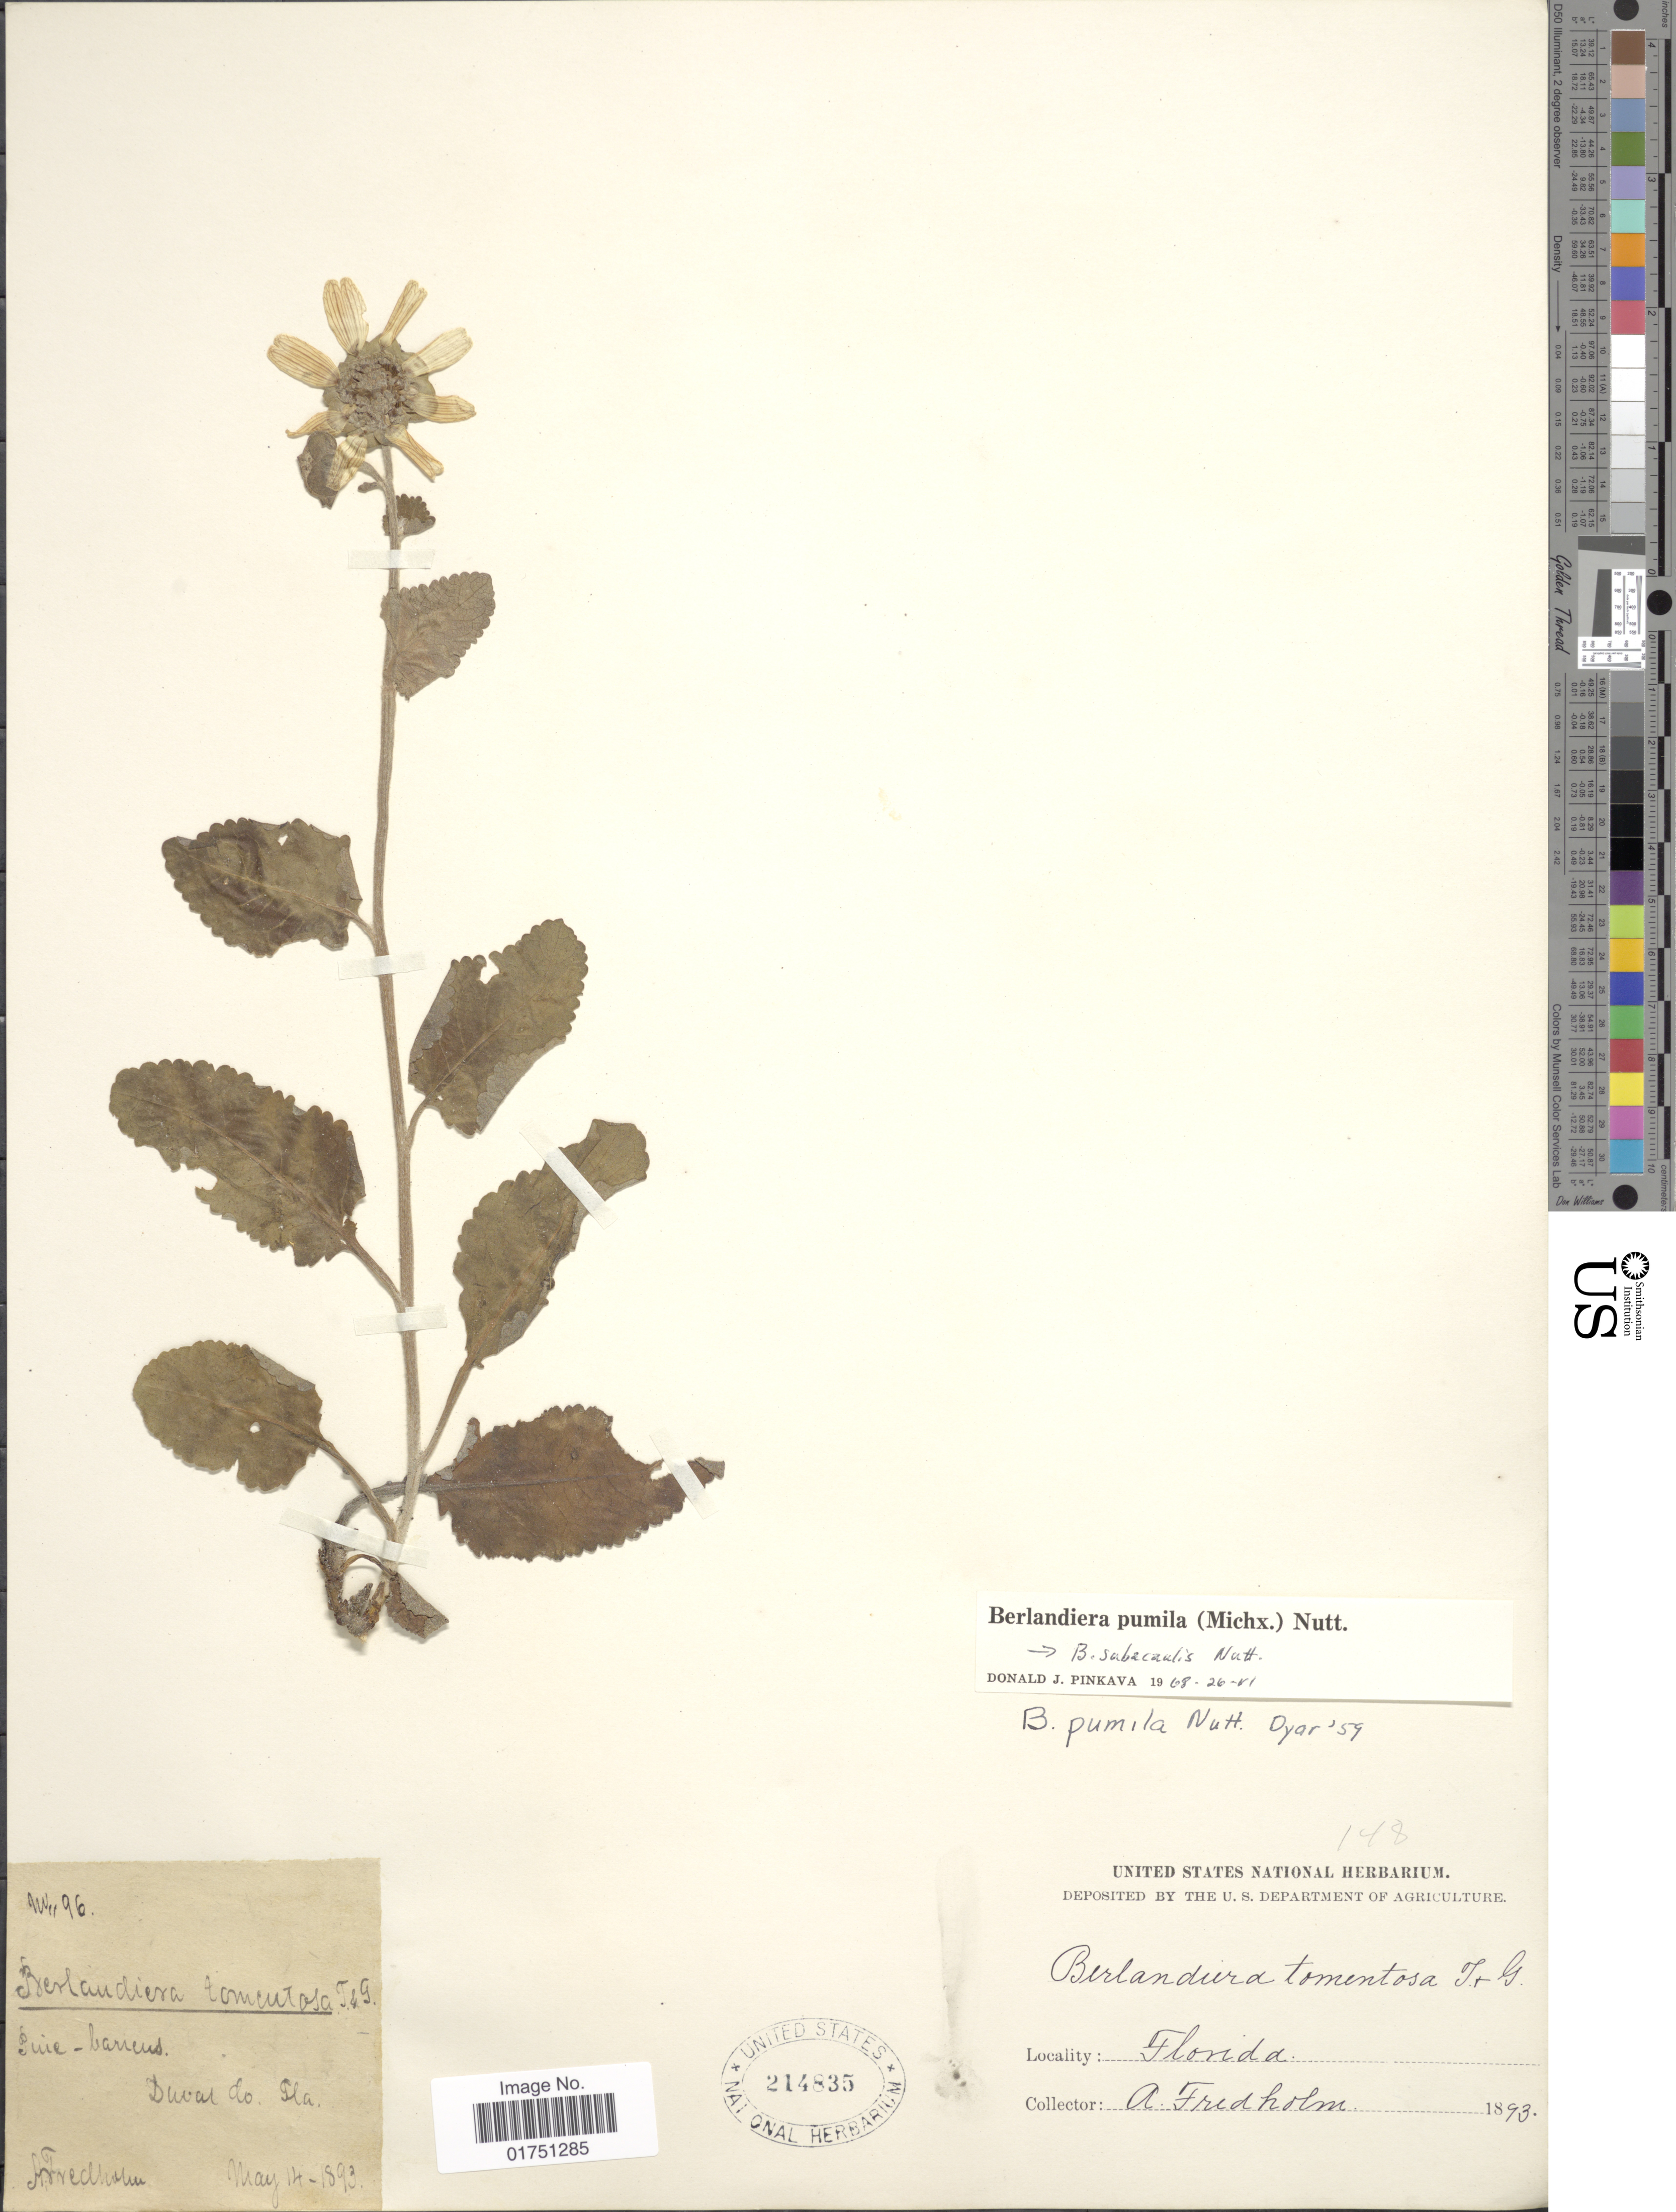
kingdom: Plantae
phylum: Tracheophyta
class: Magnoliopsida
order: Asterales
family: Asteraceae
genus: Berlandiera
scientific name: Berlandiera pumila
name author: (Michx.) Nutt.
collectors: A. Fredholm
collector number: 96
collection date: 1893-05-14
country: United States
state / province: Florida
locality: Puie-barrens, Duvar Co. Fla.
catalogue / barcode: US 214835